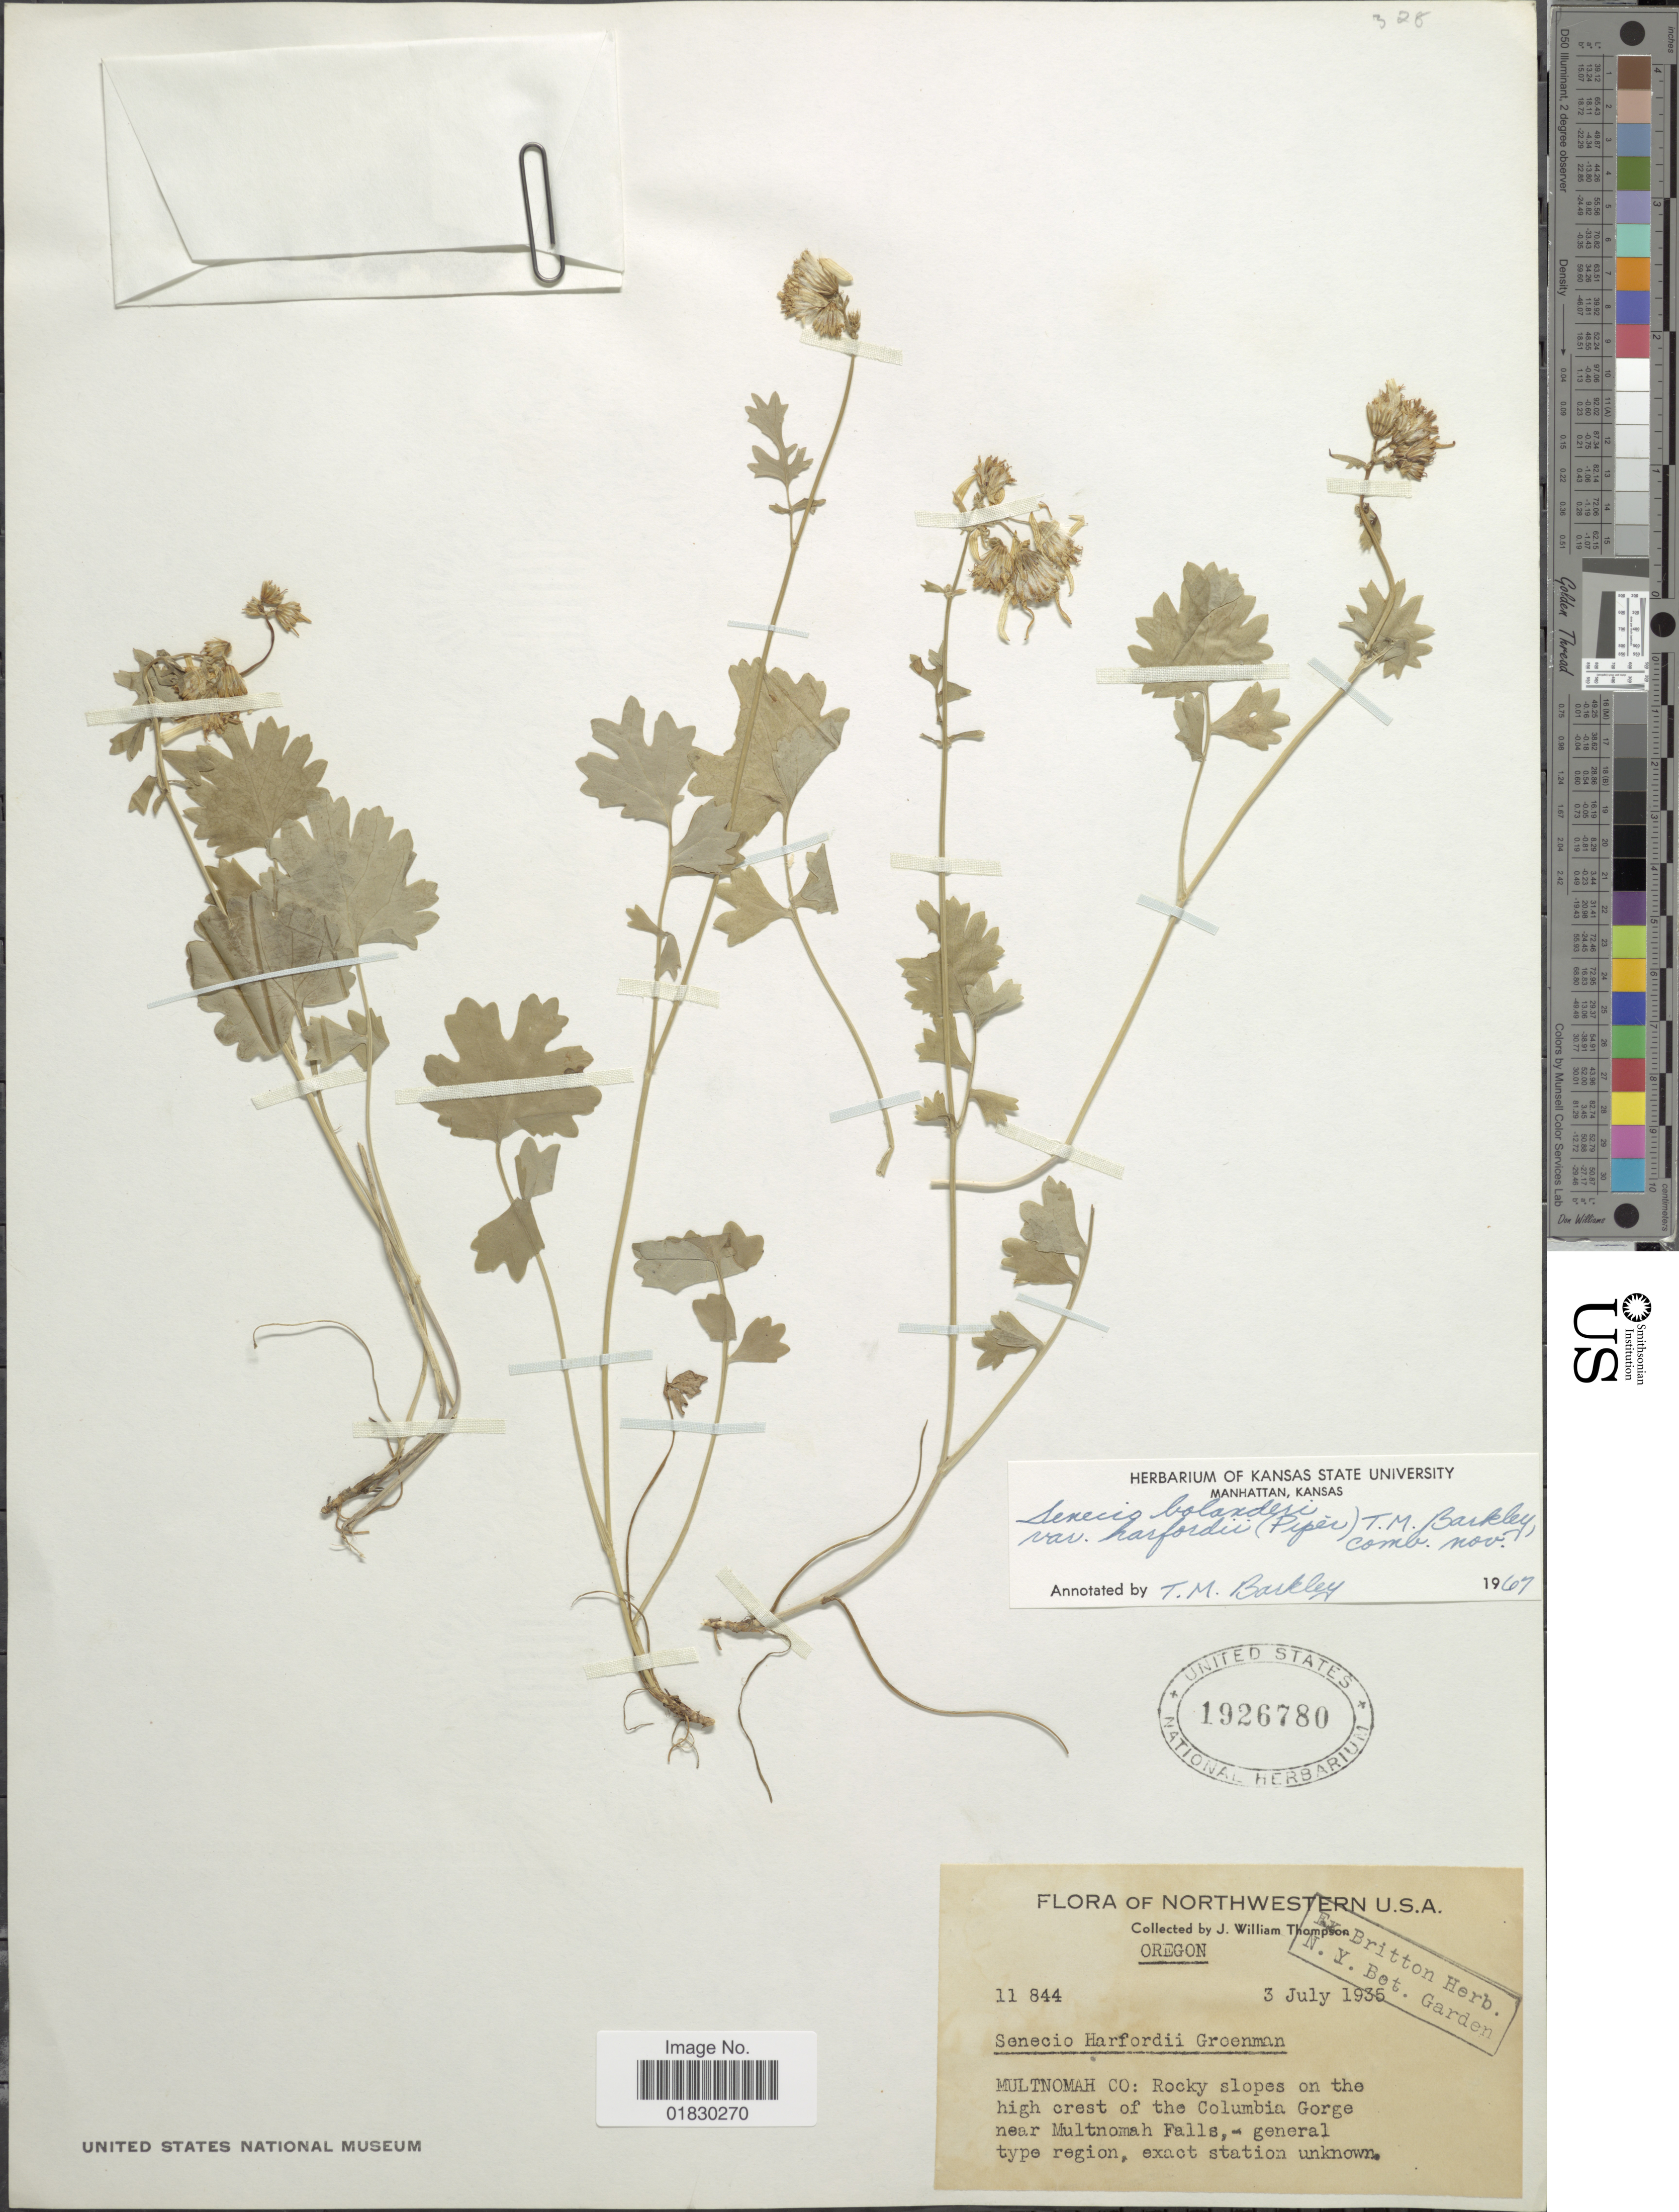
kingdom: Plantae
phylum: Tracheophyta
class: Magnoliopsida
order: Asterales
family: Asteraceae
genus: Packera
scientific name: Packera bolanderi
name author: (A. Gray) W.A. Weber & Á. Löve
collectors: J. W. Thompson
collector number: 11844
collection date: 1935-07-03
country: United States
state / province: Oregon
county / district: Multnomah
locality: Multnomah Co: Rocky slopes on the high crest of the Columbia Gorge near Multnomah Falls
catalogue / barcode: US 1926780